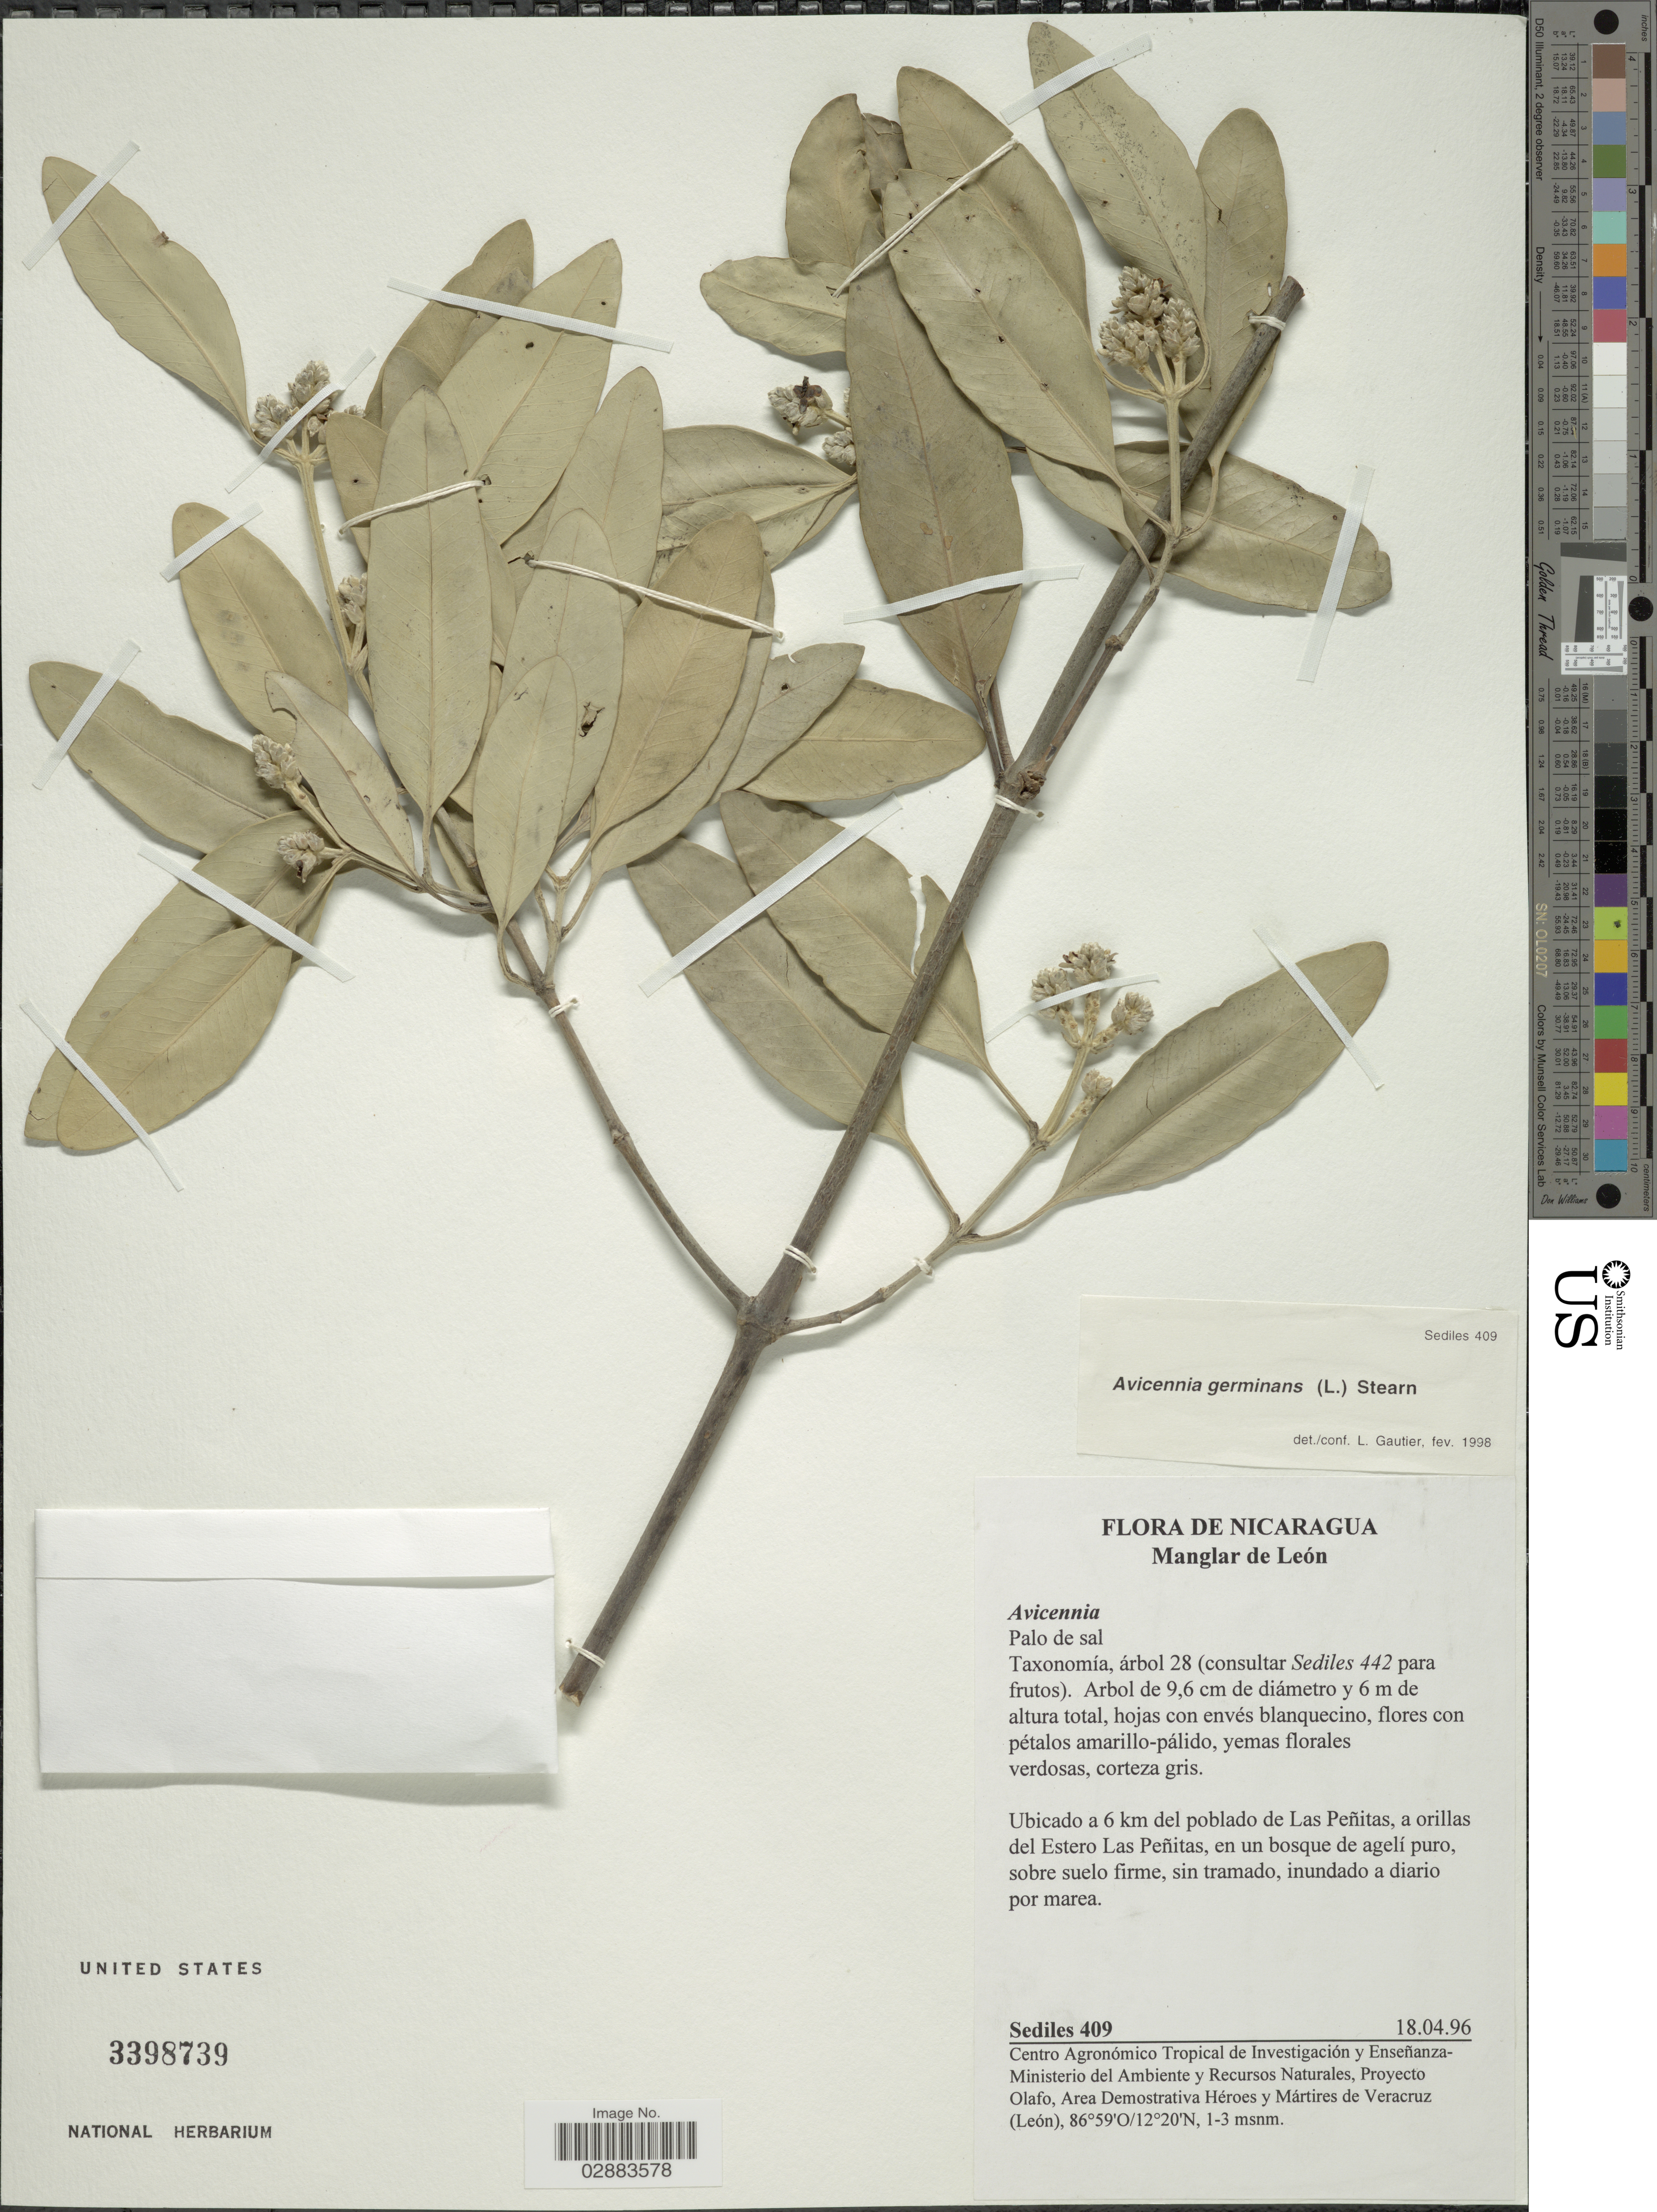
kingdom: Plantae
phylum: Tracheophyta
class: Magnoliopsida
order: Lamiales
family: Acanthaceae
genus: Avicennia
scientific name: Avicennia germinans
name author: (L.) L.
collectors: Sediles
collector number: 409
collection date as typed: Transcribed d/m/y: 18/4/96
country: Nicaragua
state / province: Leon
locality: Manglar de León. Ubicado a 6 km del poblado de Las Peñitas, a orillas del Estero Las Peñitas.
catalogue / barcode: US 3398739